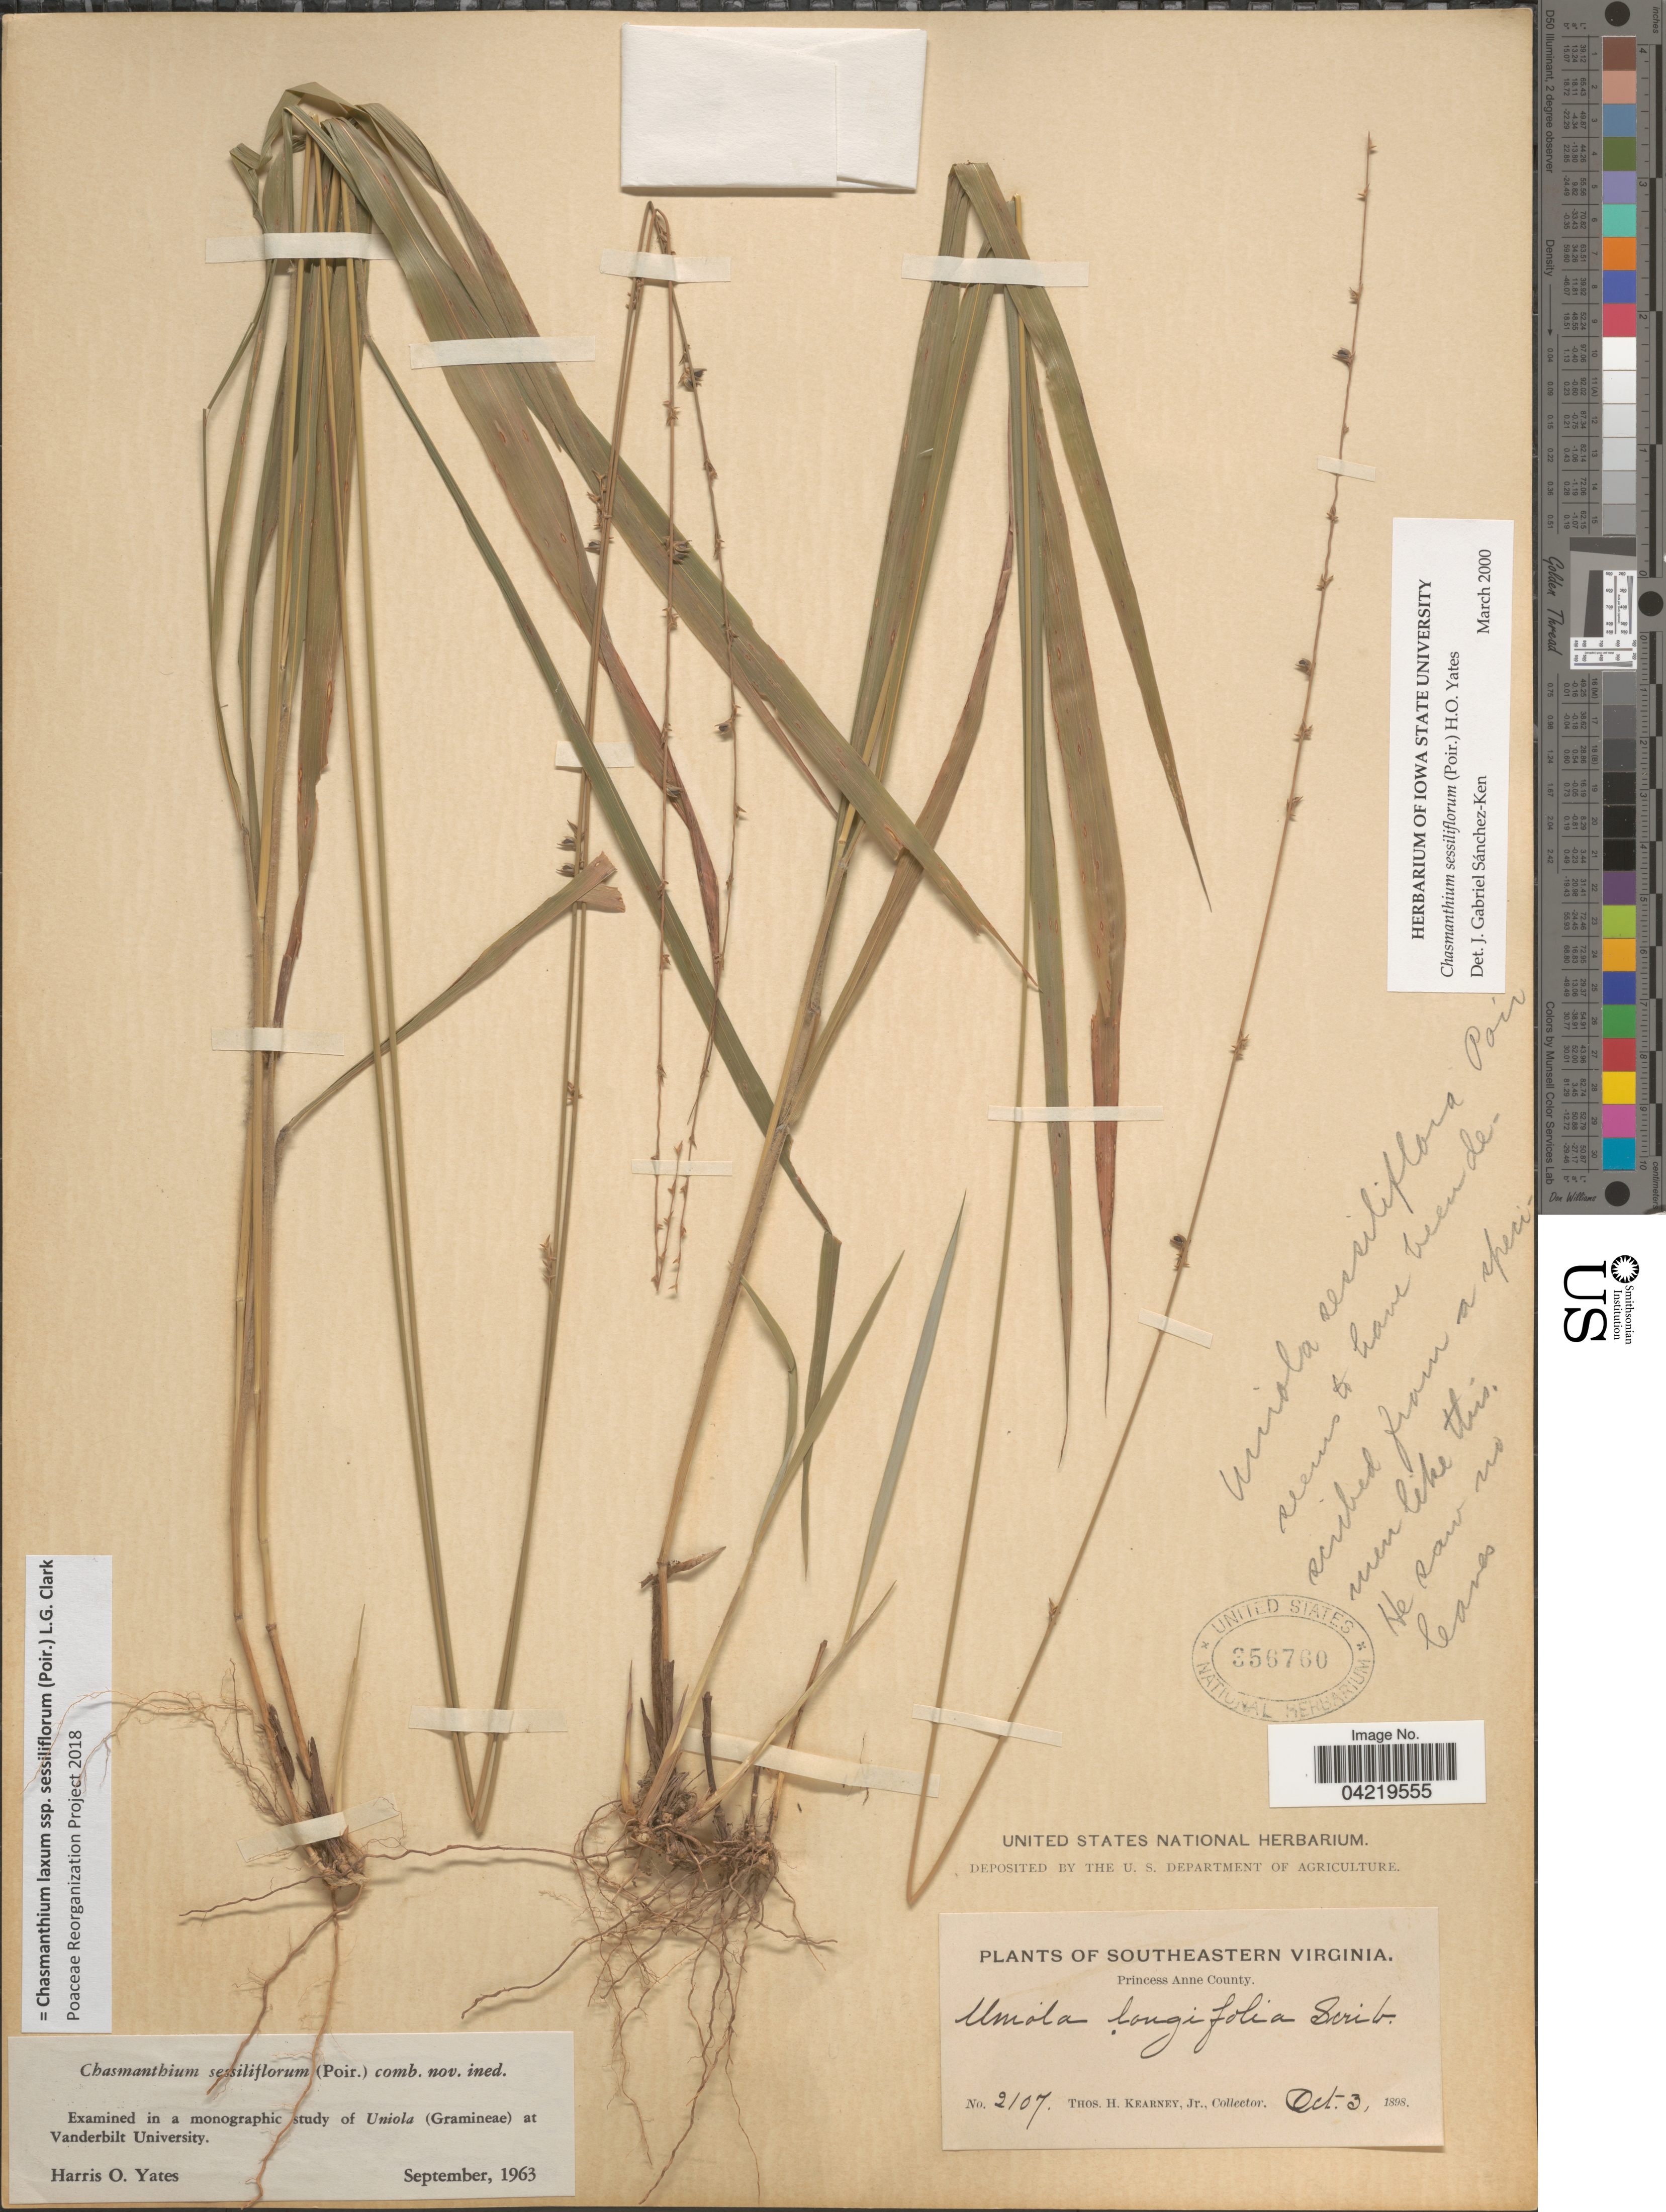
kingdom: Plantae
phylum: Tracheophyta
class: Liliopsida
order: Poales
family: Poaceae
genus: Chasmanthium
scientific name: Chasmanthium laxum subsp. sessiliflorum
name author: (L.) H.O. Yates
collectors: T. H. Kearney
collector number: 2107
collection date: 1898-10-03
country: United States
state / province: Virginia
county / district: City of Virginia Beach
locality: Southeastern Virginia. Princess Anne County.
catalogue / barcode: US 356760